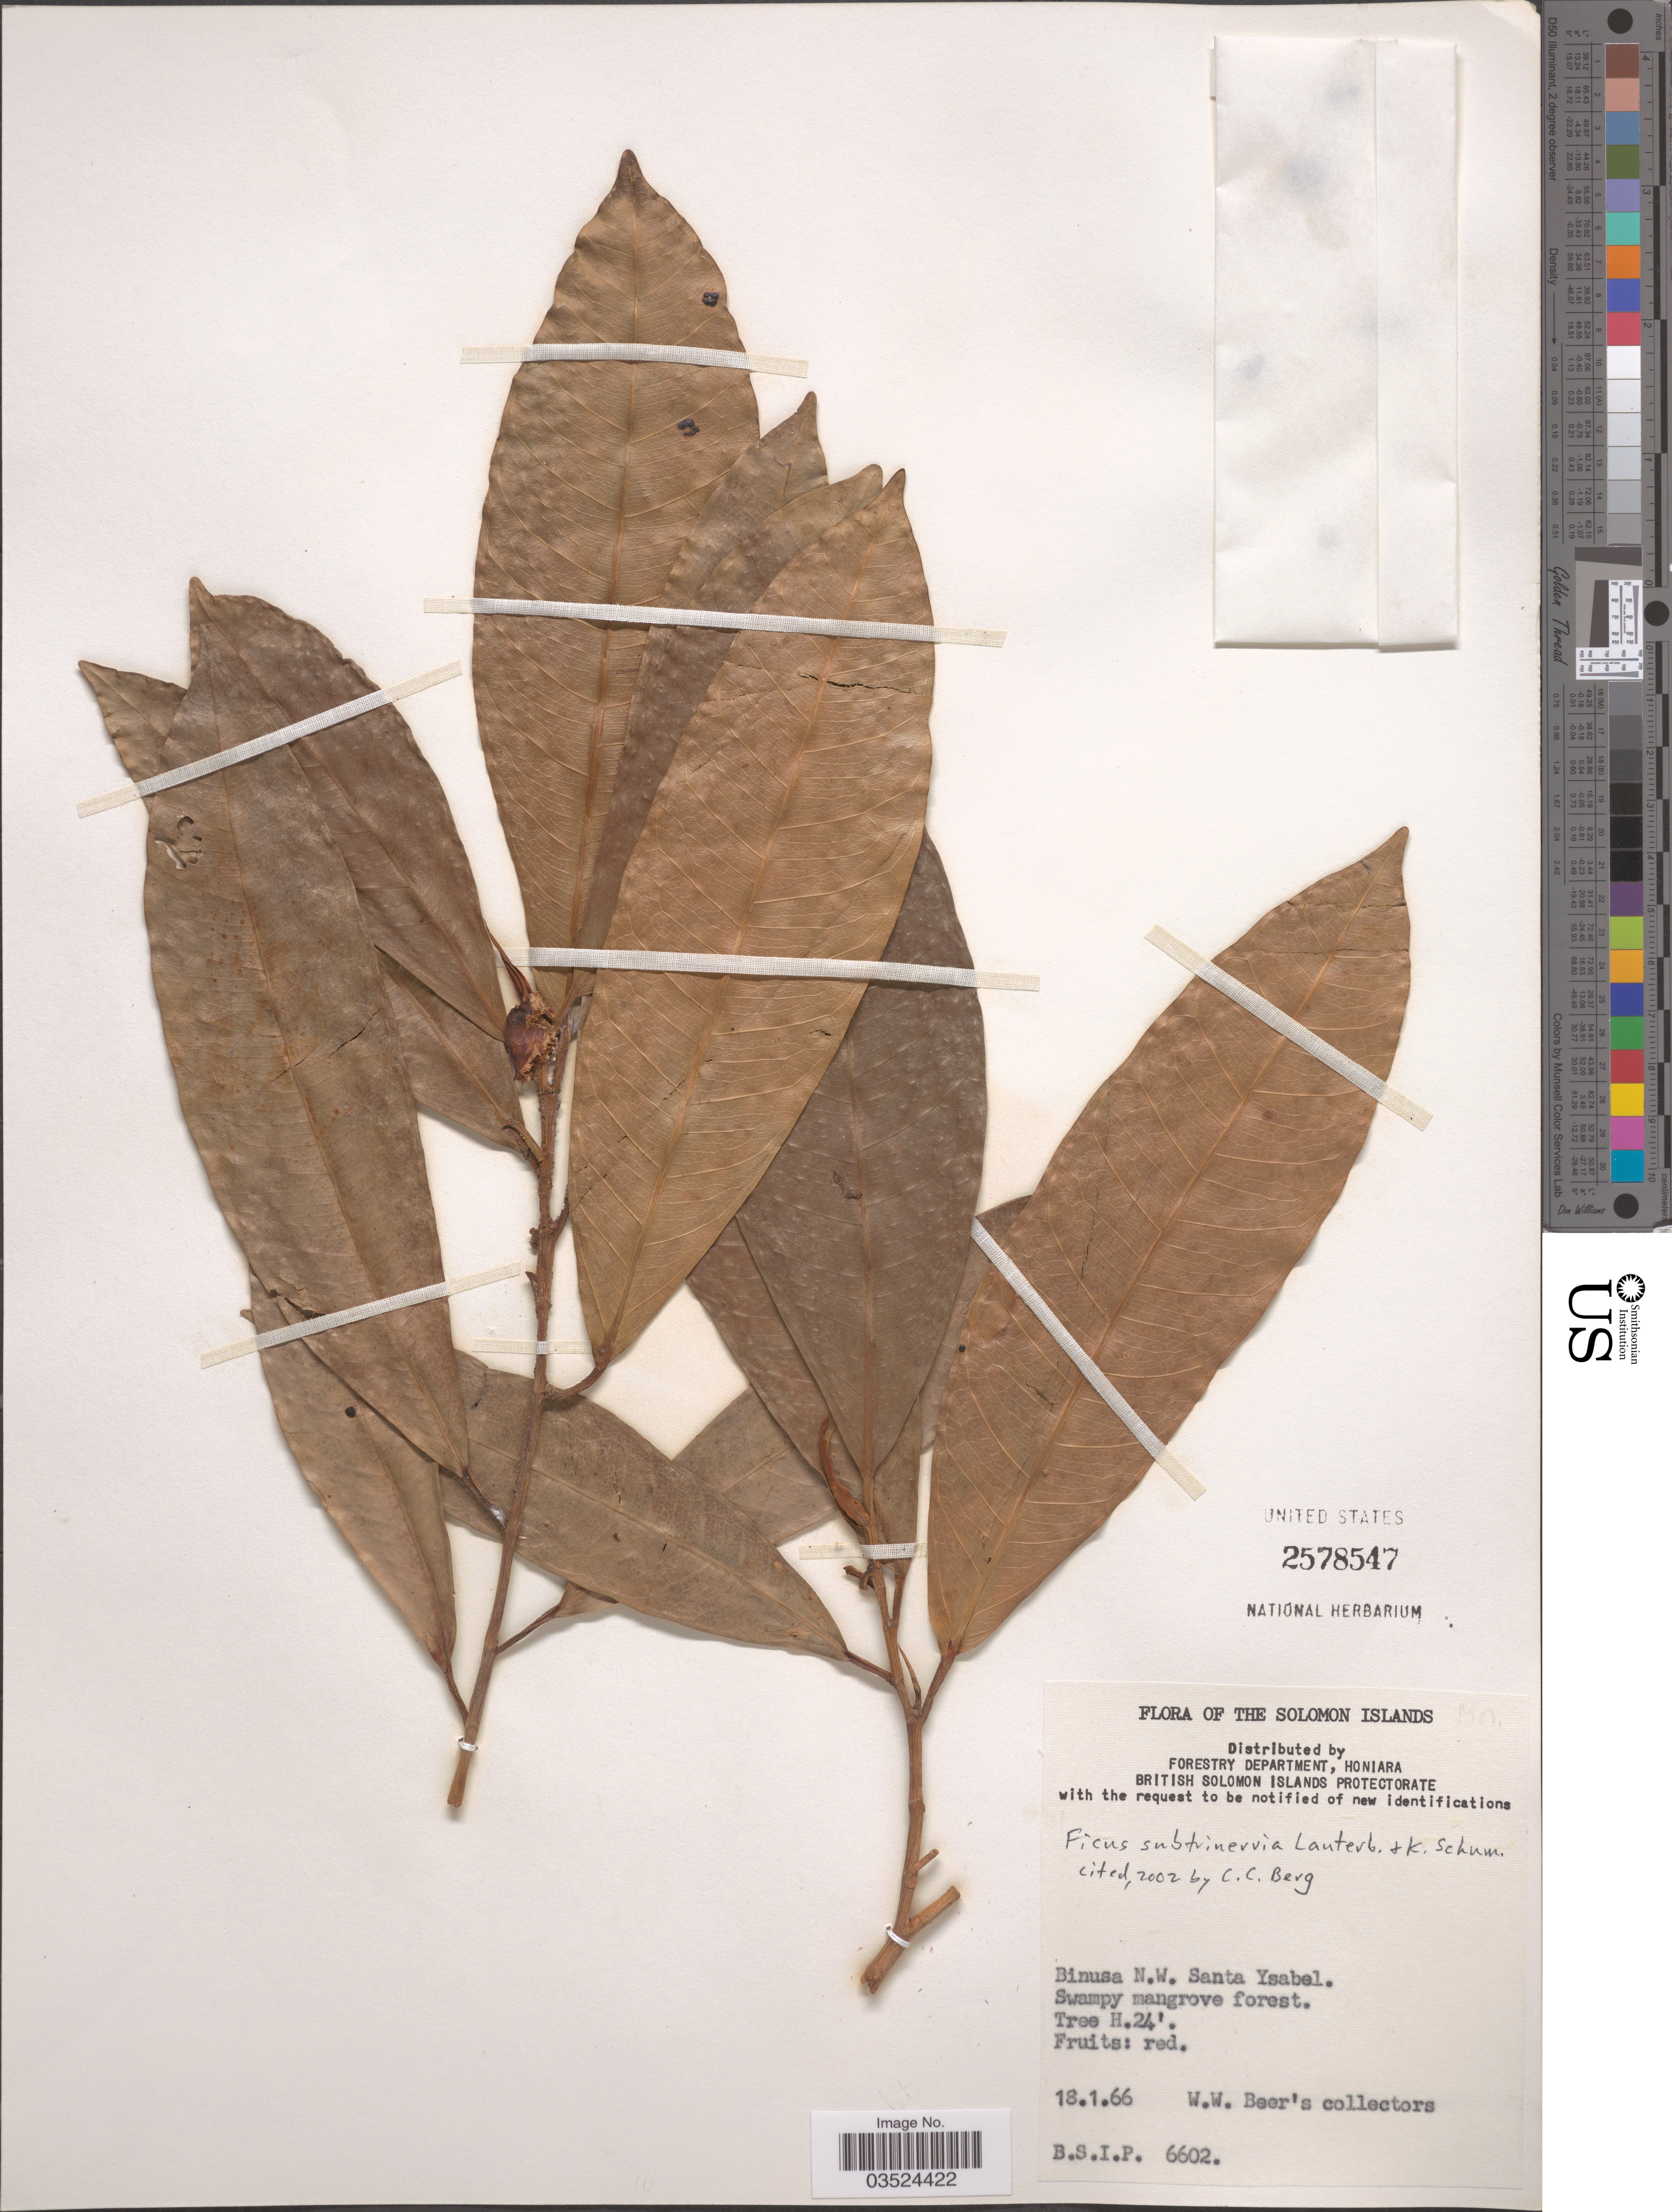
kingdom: Plantae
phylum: Tracheophyta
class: Magnoliopsida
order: Rosales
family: Moraceae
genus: Ficus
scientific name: Ficus subtrinervia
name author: K. Schum. & Lauterb.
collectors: W. Beer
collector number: BSIP6602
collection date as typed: Transcribed d/m/y: 18/1/66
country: Solomon Islands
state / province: Solomon Islands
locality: Binusa N.W. Santa Ysabel.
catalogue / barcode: US 2578547